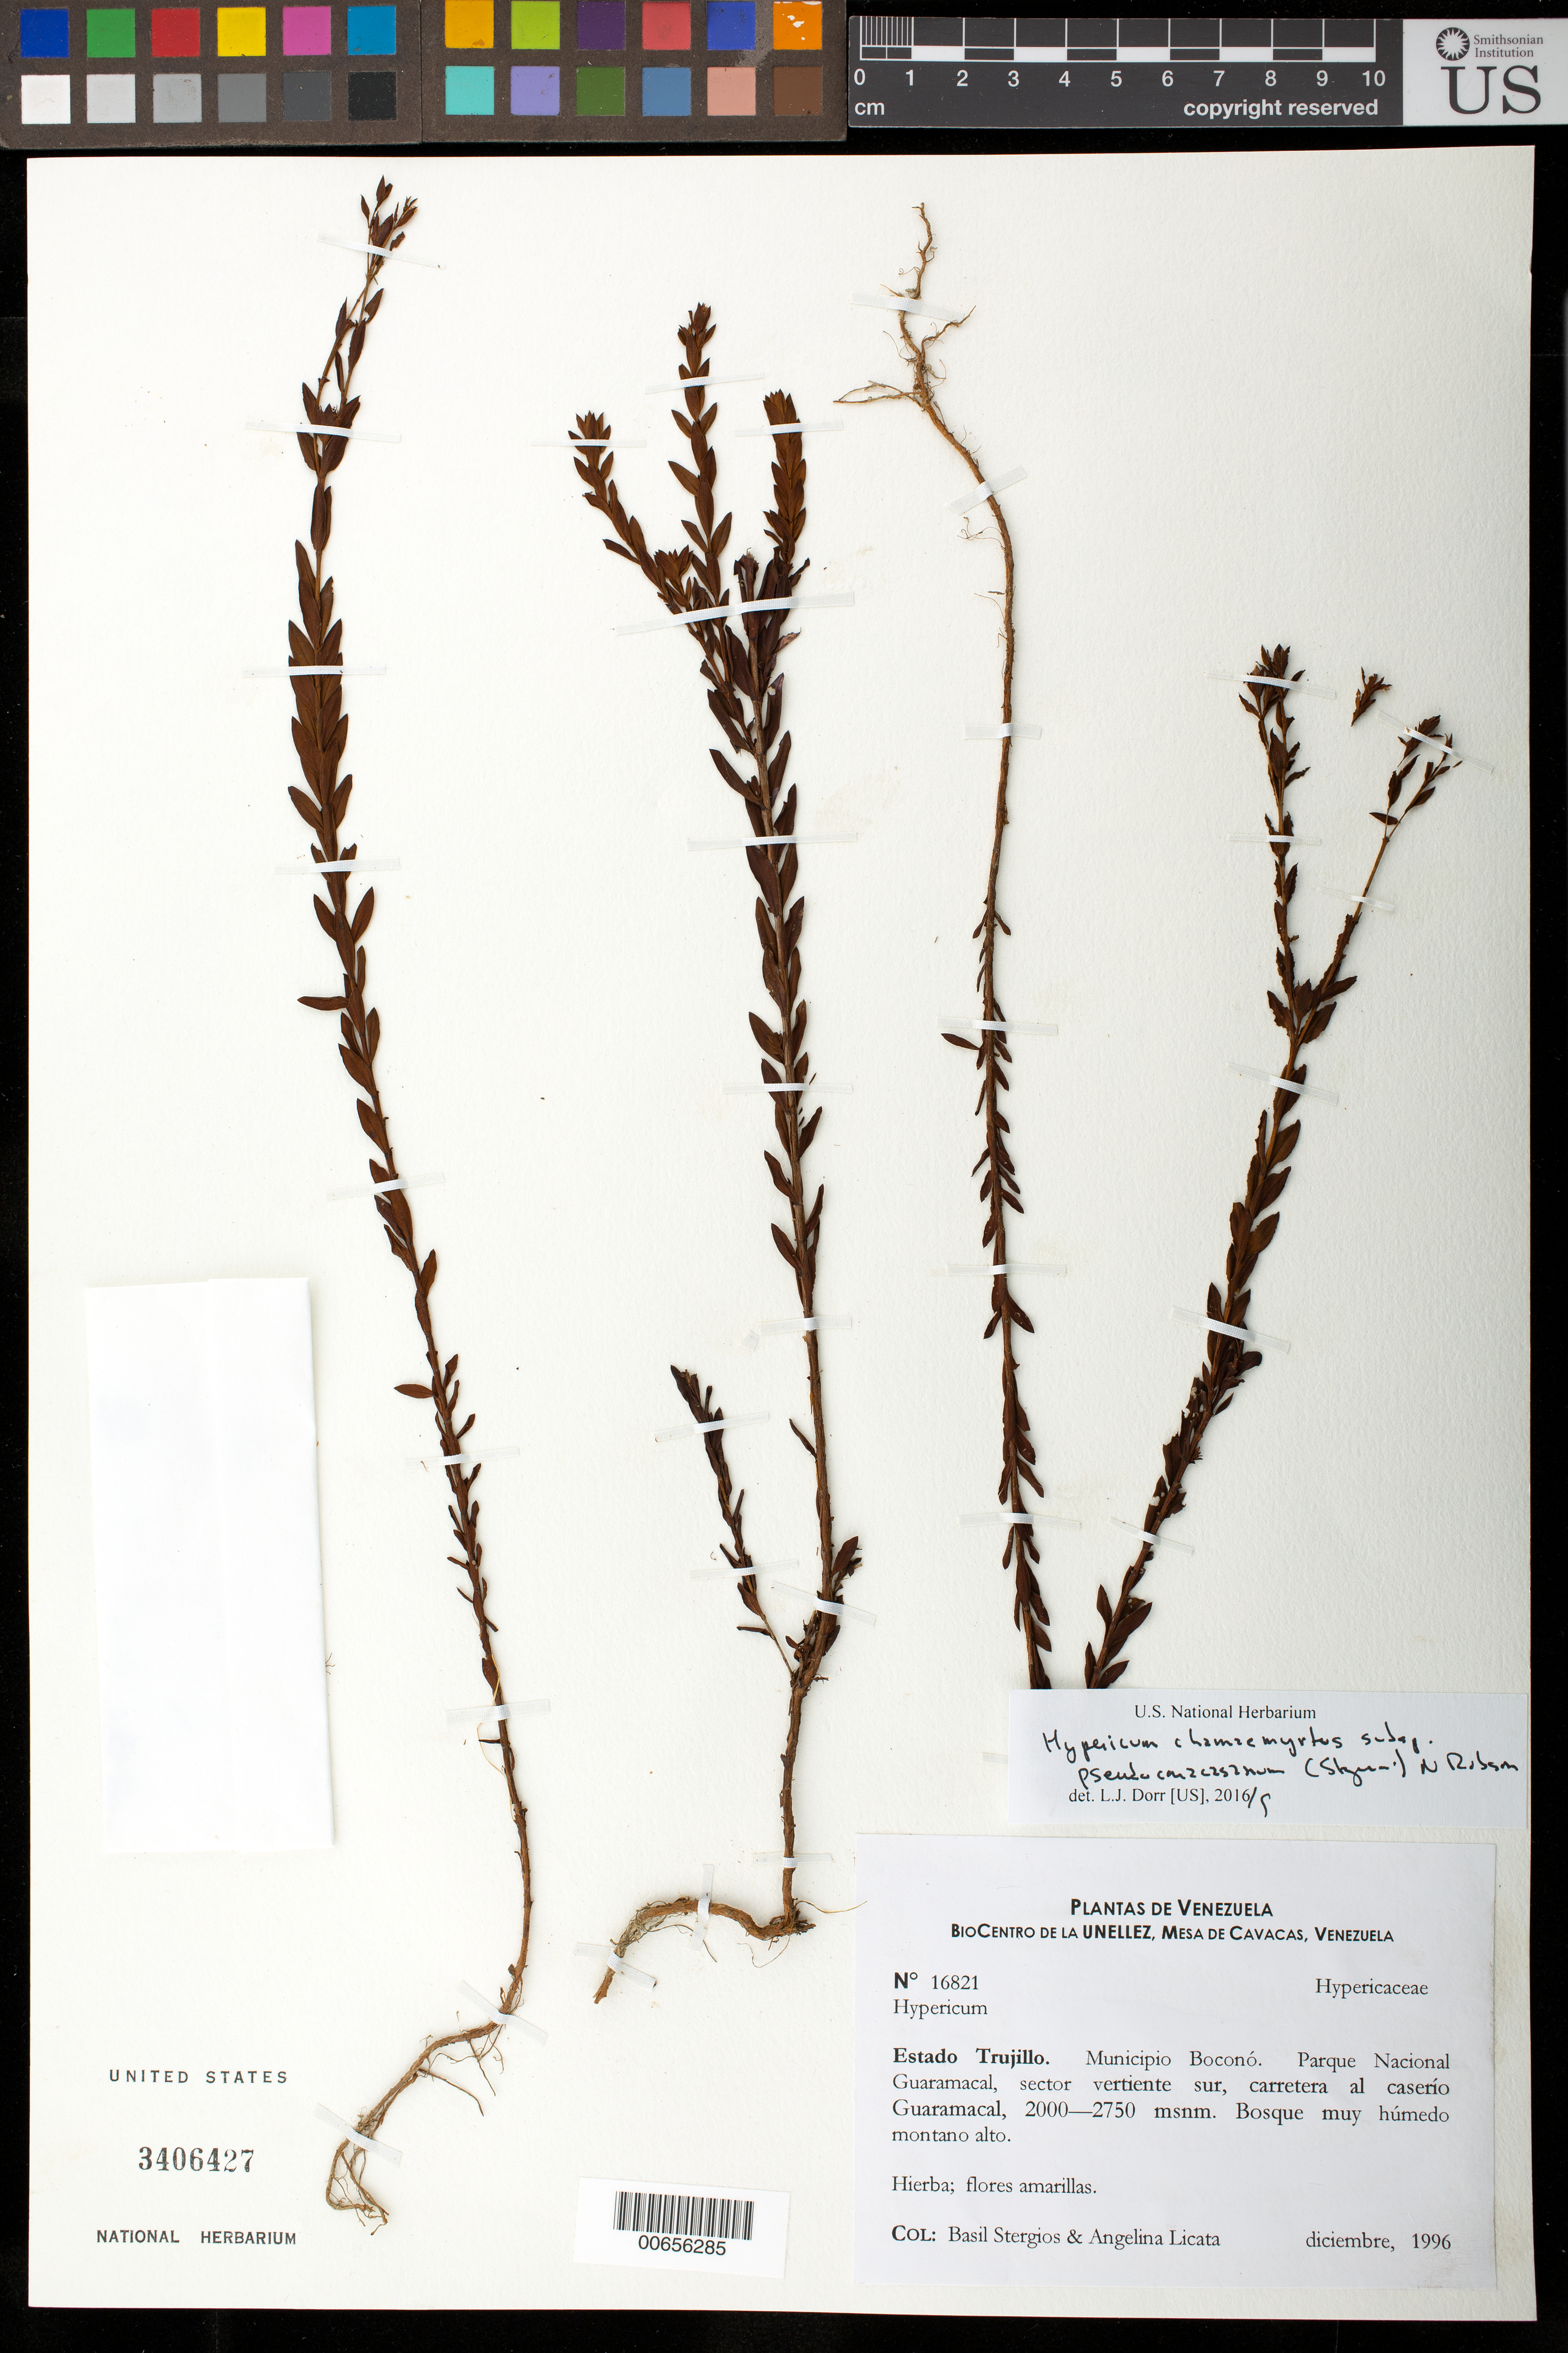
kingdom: Plantae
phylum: Tracheophyta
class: Magnoliopsida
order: Malpighiales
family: Hypericaceae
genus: Hypericum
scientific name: Hypericum chamaemyrtus subsp. pseudocaracasanum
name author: (Steyerm.) N. Robson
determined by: Dorr, L. J., (BOT), Smithsonian Institution - National Museum of Natural History (UNITED STATES)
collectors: B. G. Stergios & A. Licata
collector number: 16821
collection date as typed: Dec 1996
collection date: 1996-12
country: Venezuela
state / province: Trujillo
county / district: Boconó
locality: Parque Nacional Guaramacal, vertiente S, carretera Guaramacal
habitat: Bosque muy húmedo montano alto.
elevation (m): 2000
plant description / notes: PORT, US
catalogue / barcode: US 3406427